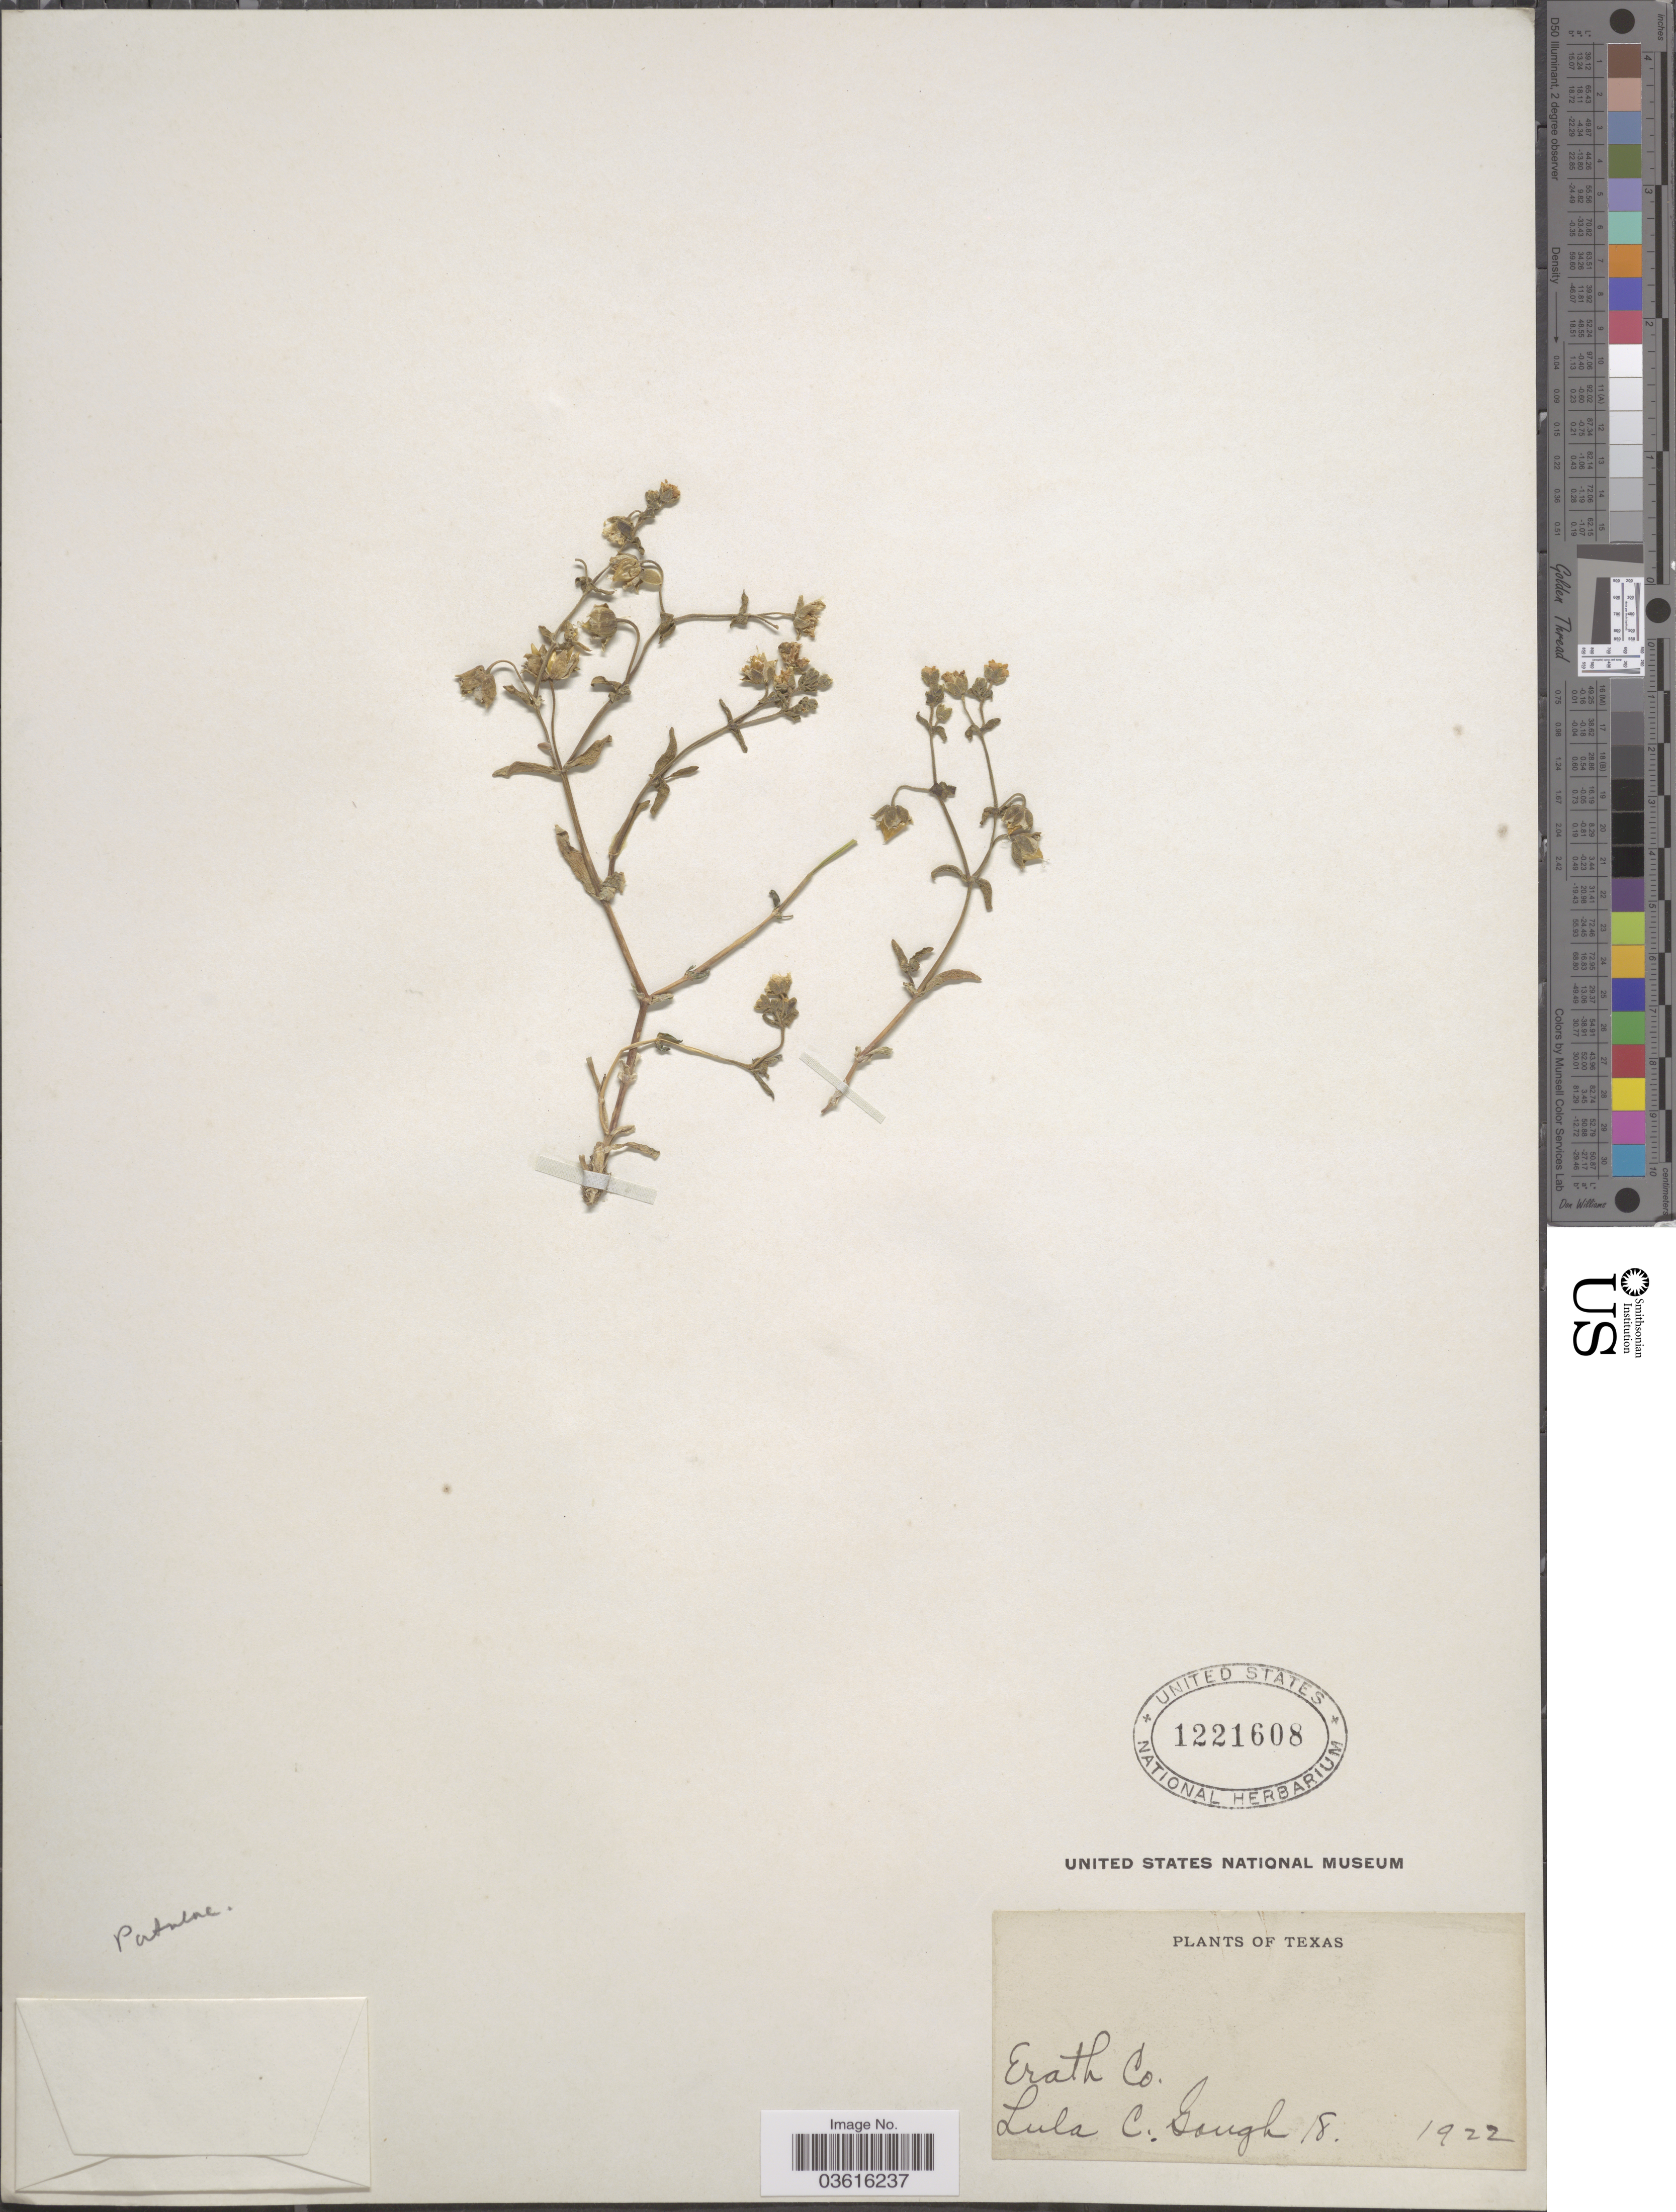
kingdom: Plantae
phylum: Tracheophyta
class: Magnoliopsida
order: Caryophyllales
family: Caryophyllaceae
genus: Minuartia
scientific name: Minuartia nuttallii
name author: (Pax) Briq.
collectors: L. Gough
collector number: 18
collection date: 1922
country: United States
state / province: Texas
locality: Erath Co.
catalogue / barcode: US 1221608